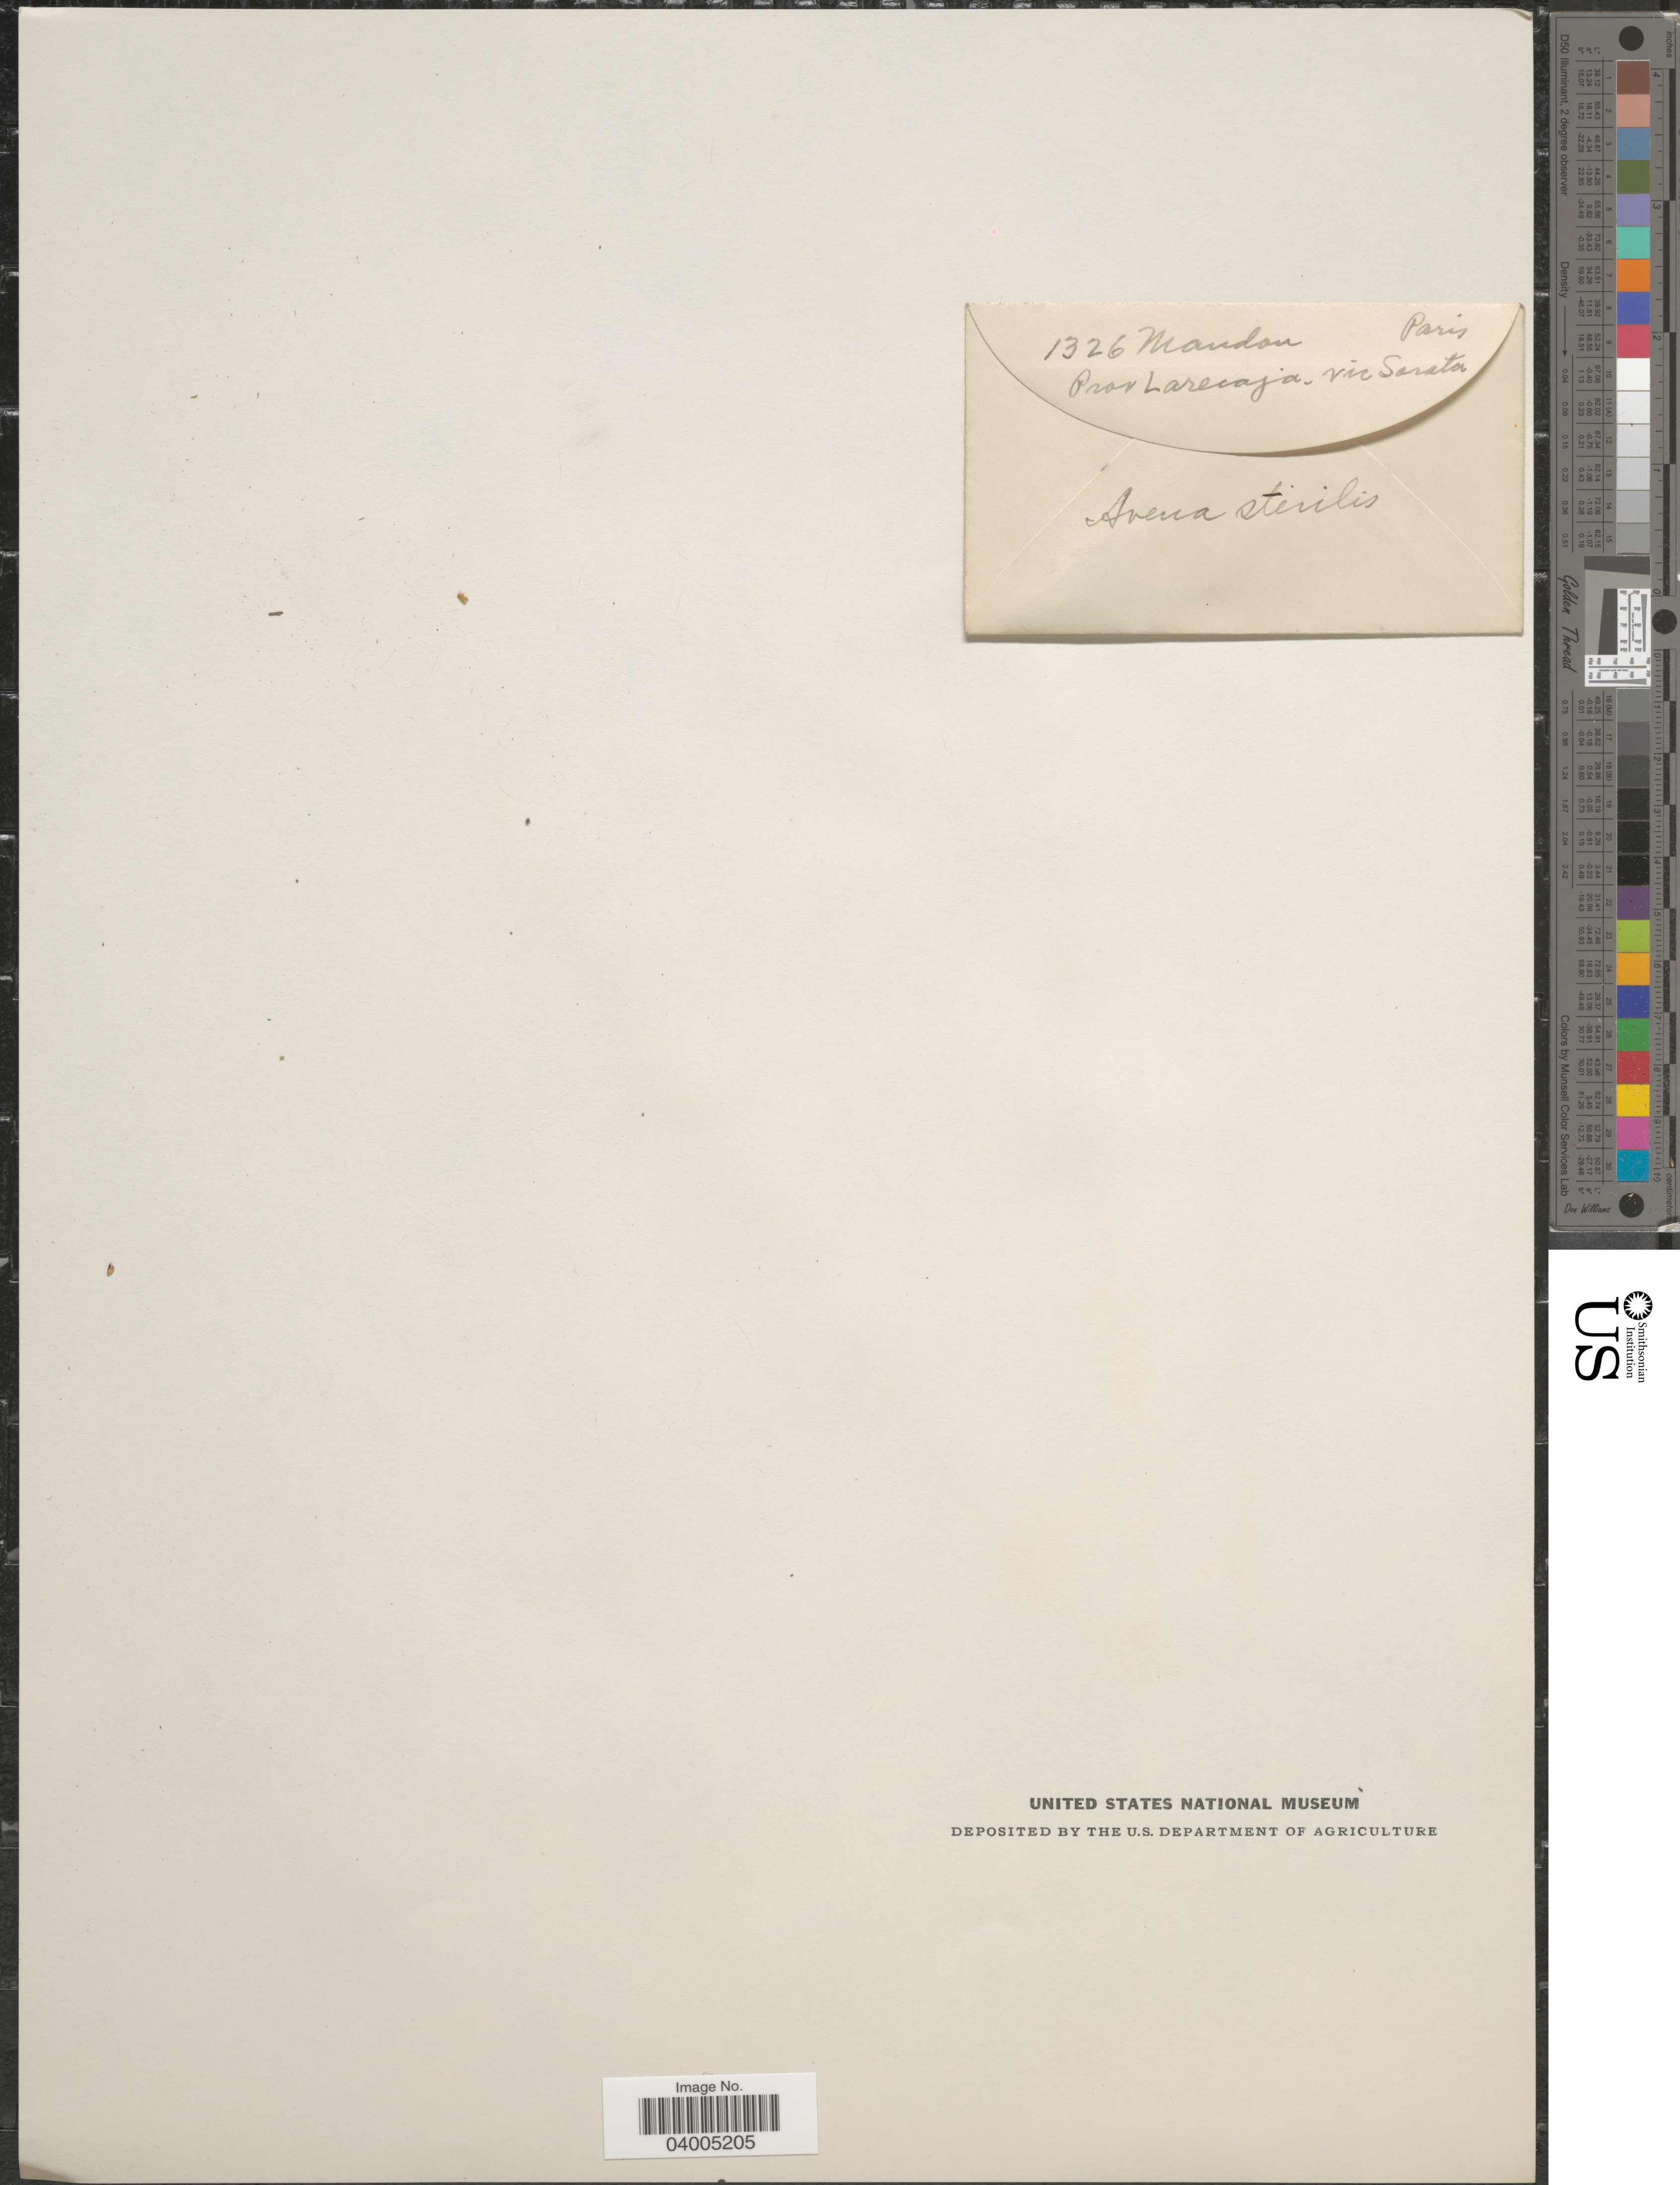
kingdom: Plantae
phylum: Tracheophyta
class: Liliopsida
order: Poales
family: Poaceae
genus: Avena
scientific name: Avena sterilis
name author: L.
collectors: Mandon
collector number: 1326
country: Bolivia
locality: Prov. Larecaja, vic. Sorata.